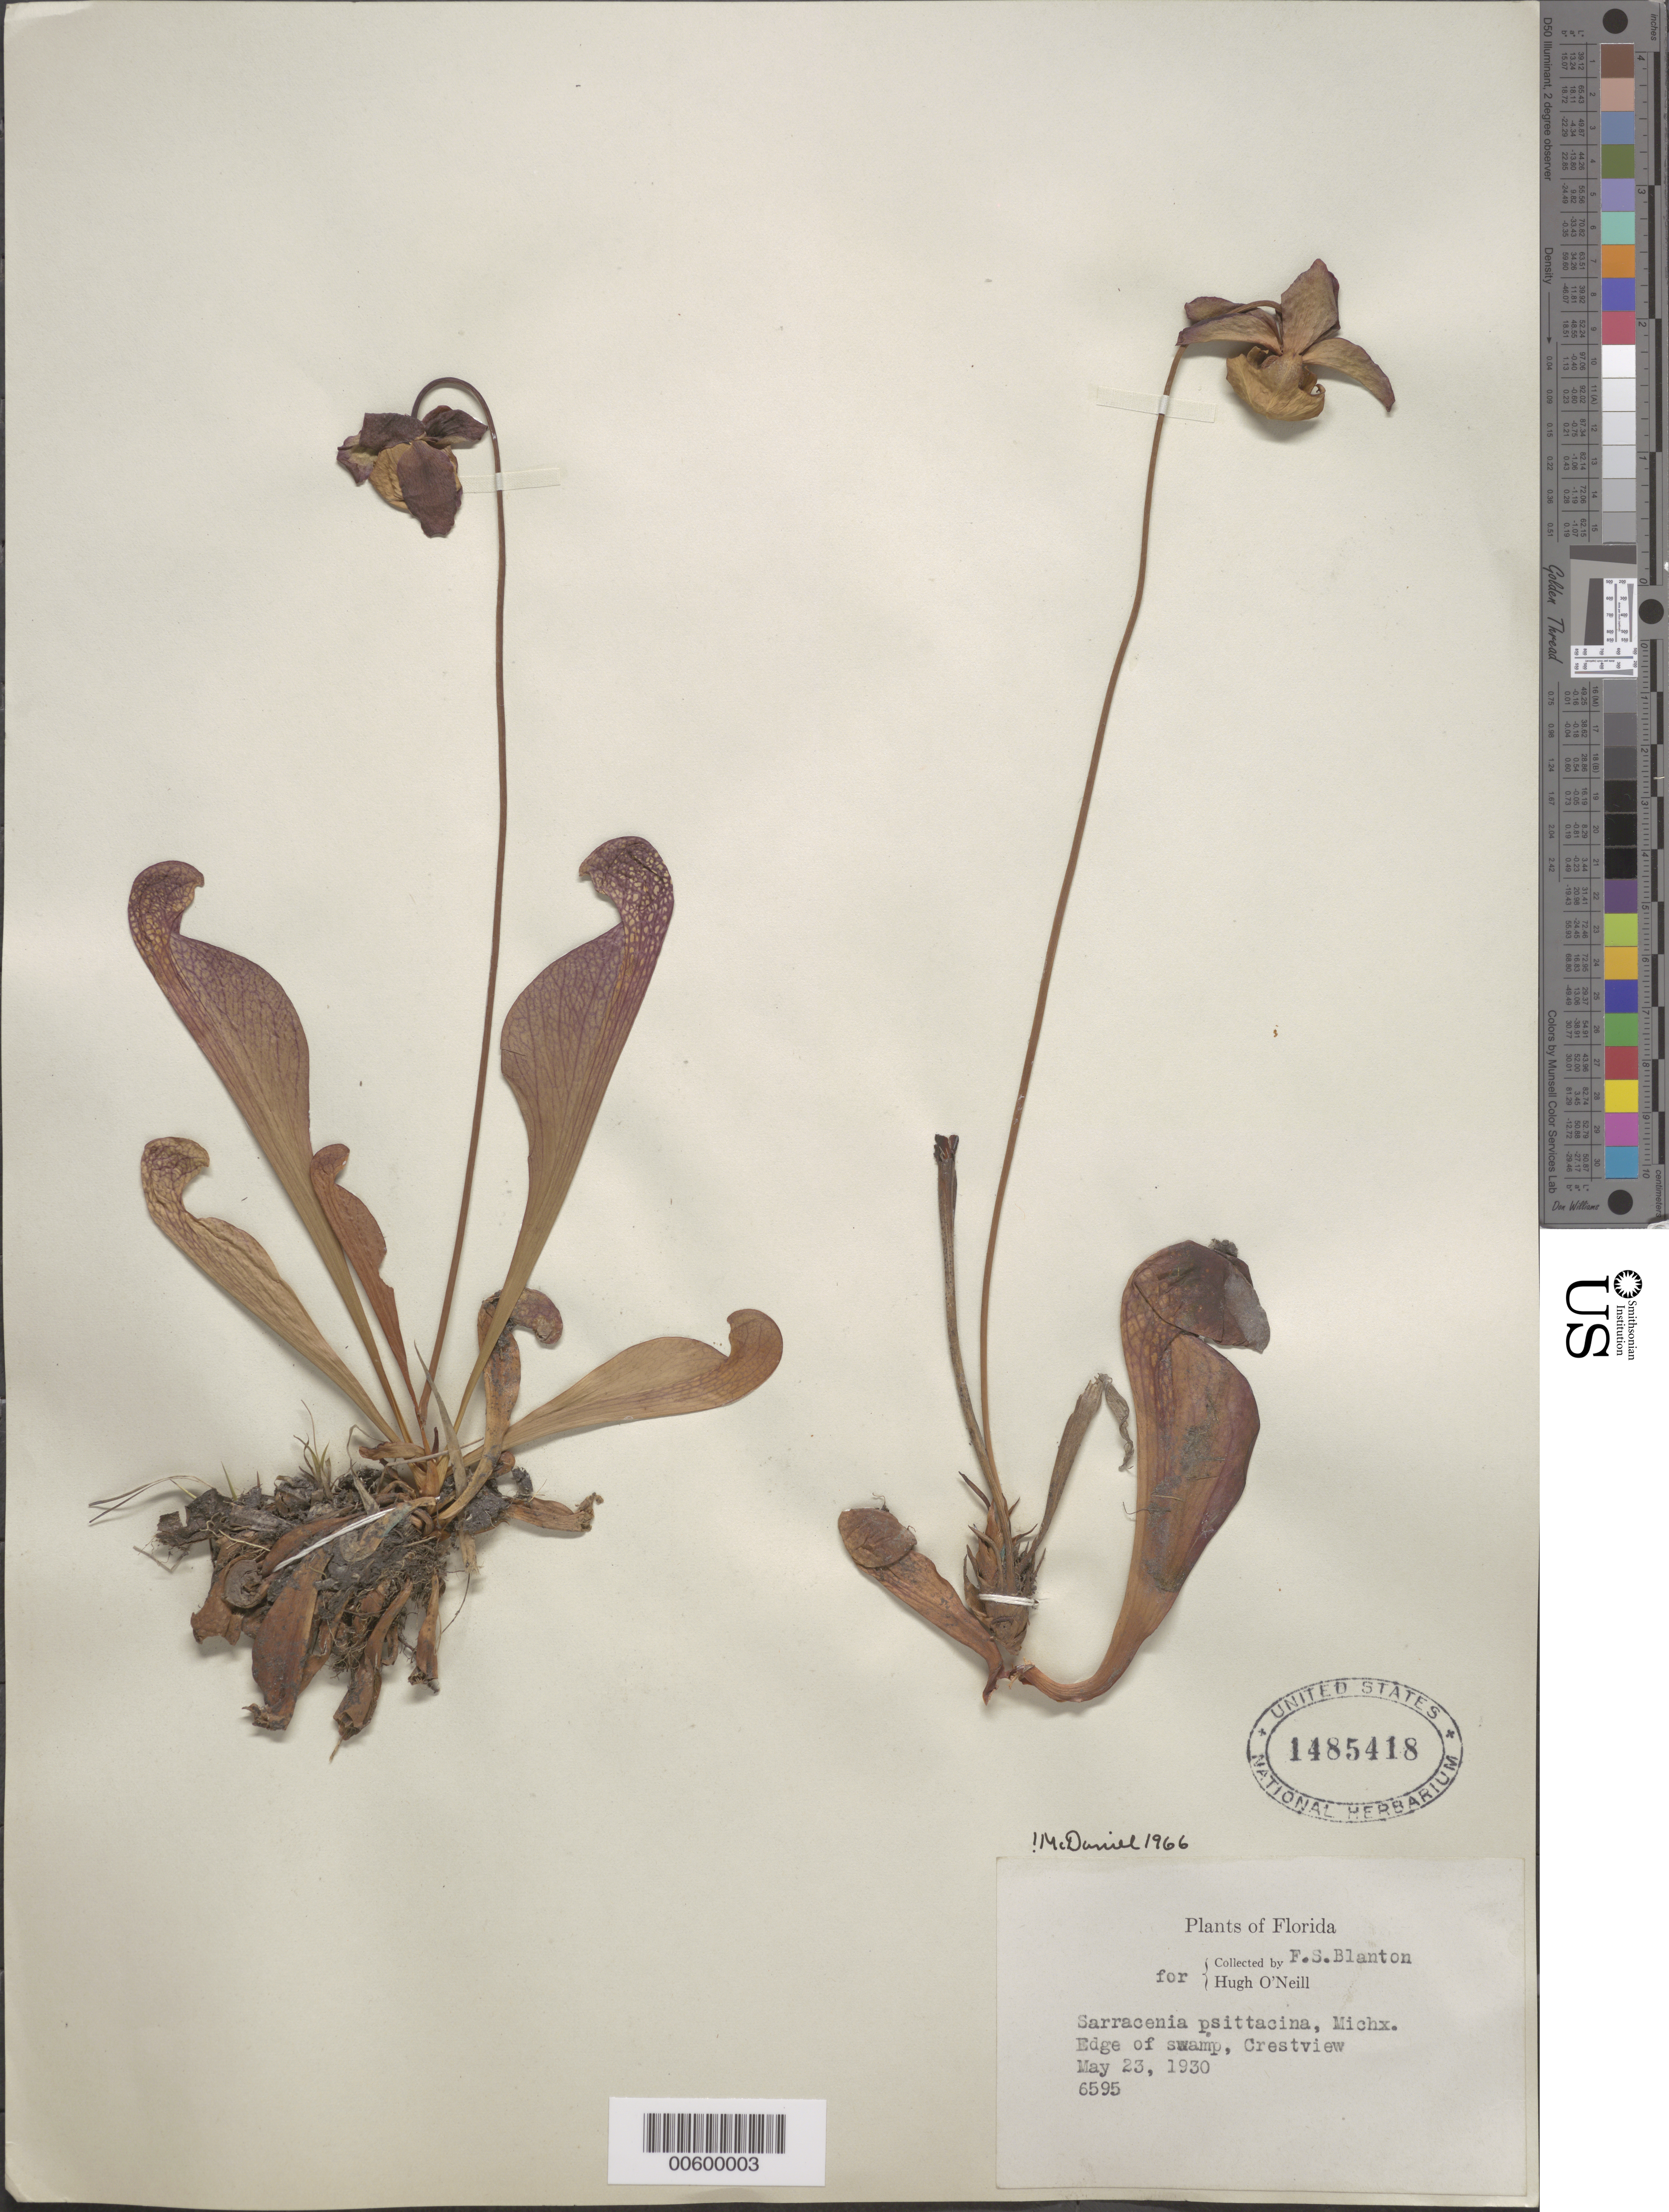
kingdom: Plantae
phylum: Tracheophyta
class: Magnoliopsida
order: Fabales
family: Fabaceae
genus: Platymiscium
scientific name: Platymiscium pleiostachyum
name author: Donn. Sm.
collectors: H. O'Neill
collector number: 6595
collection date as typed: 23 May 1930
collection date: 1930-05-23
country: United States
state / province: Florida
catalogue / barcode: US 1485418